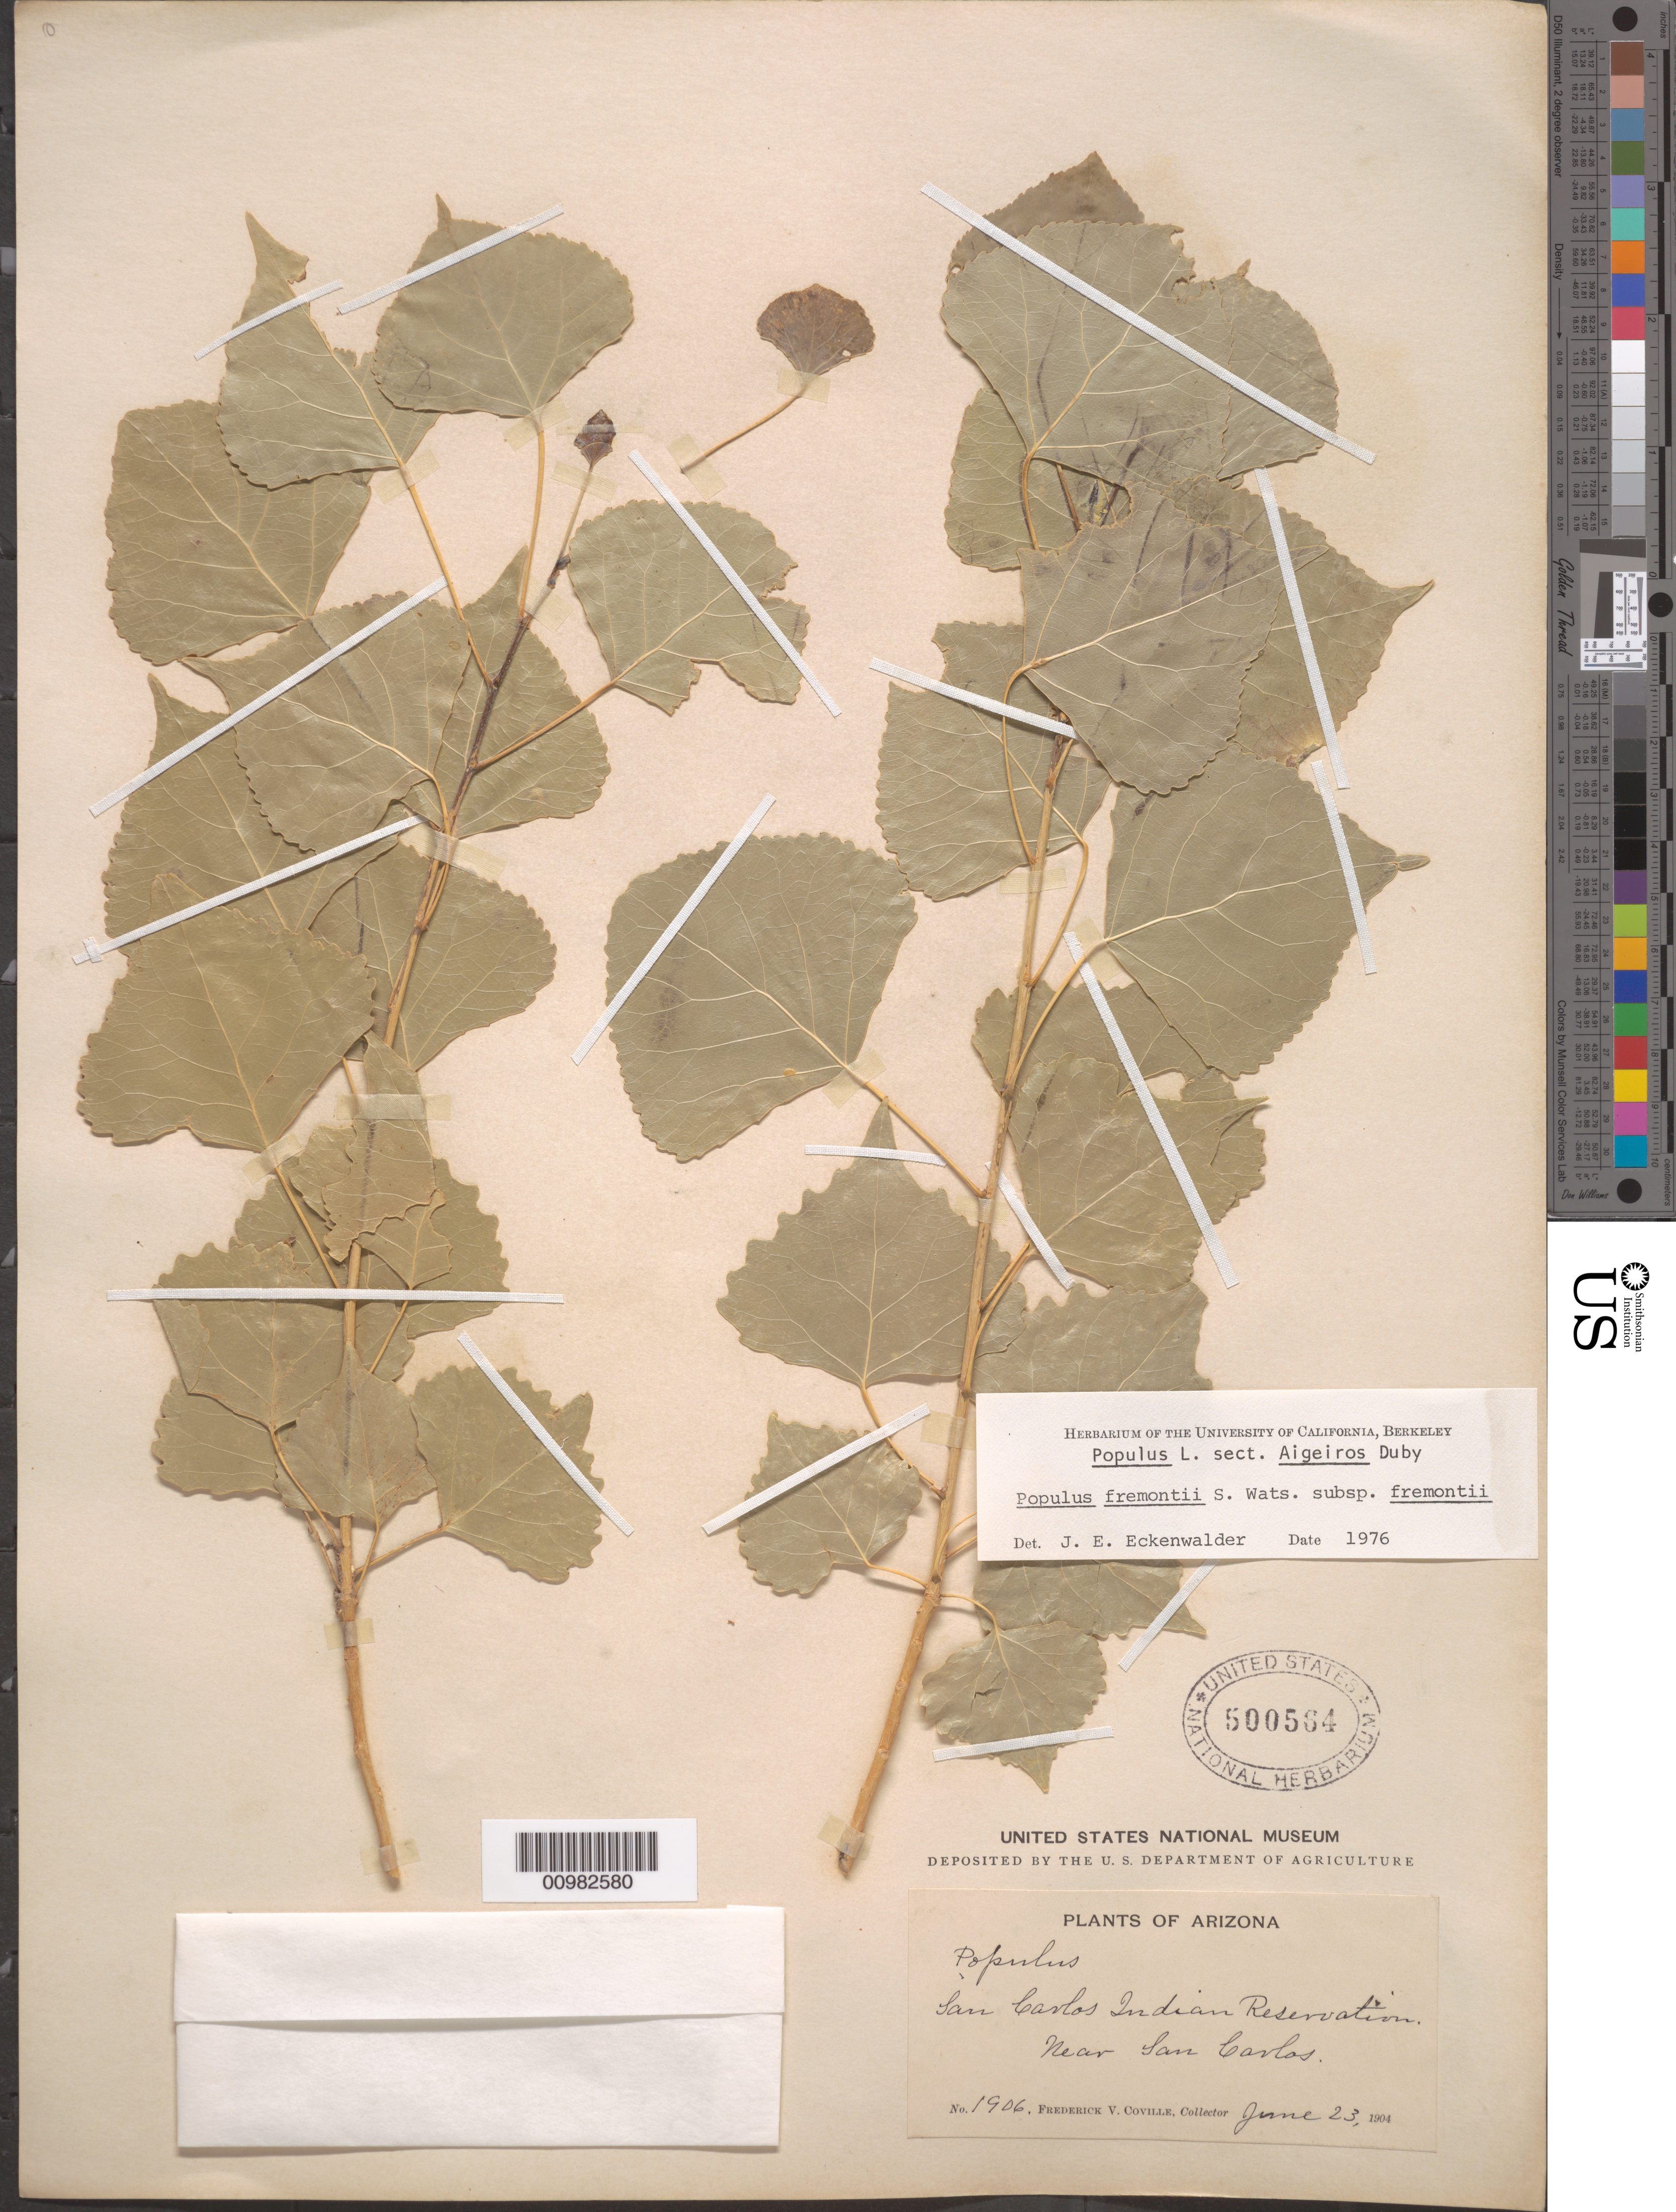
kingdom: Plantae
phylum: Tracheophyta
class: Magnoliopsida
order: Malpighiales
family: Salicaceae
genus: Populus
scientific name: Populus fremontii subsp. fremontii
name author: S. Watson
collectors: F. V. Coville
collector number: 1906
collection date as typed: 23 Jun 1904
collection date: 1904-06-23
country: United States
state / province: Arizona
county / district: Gila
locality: San Carlos Indian Reservation near San Carlos.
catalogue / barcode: US 500584